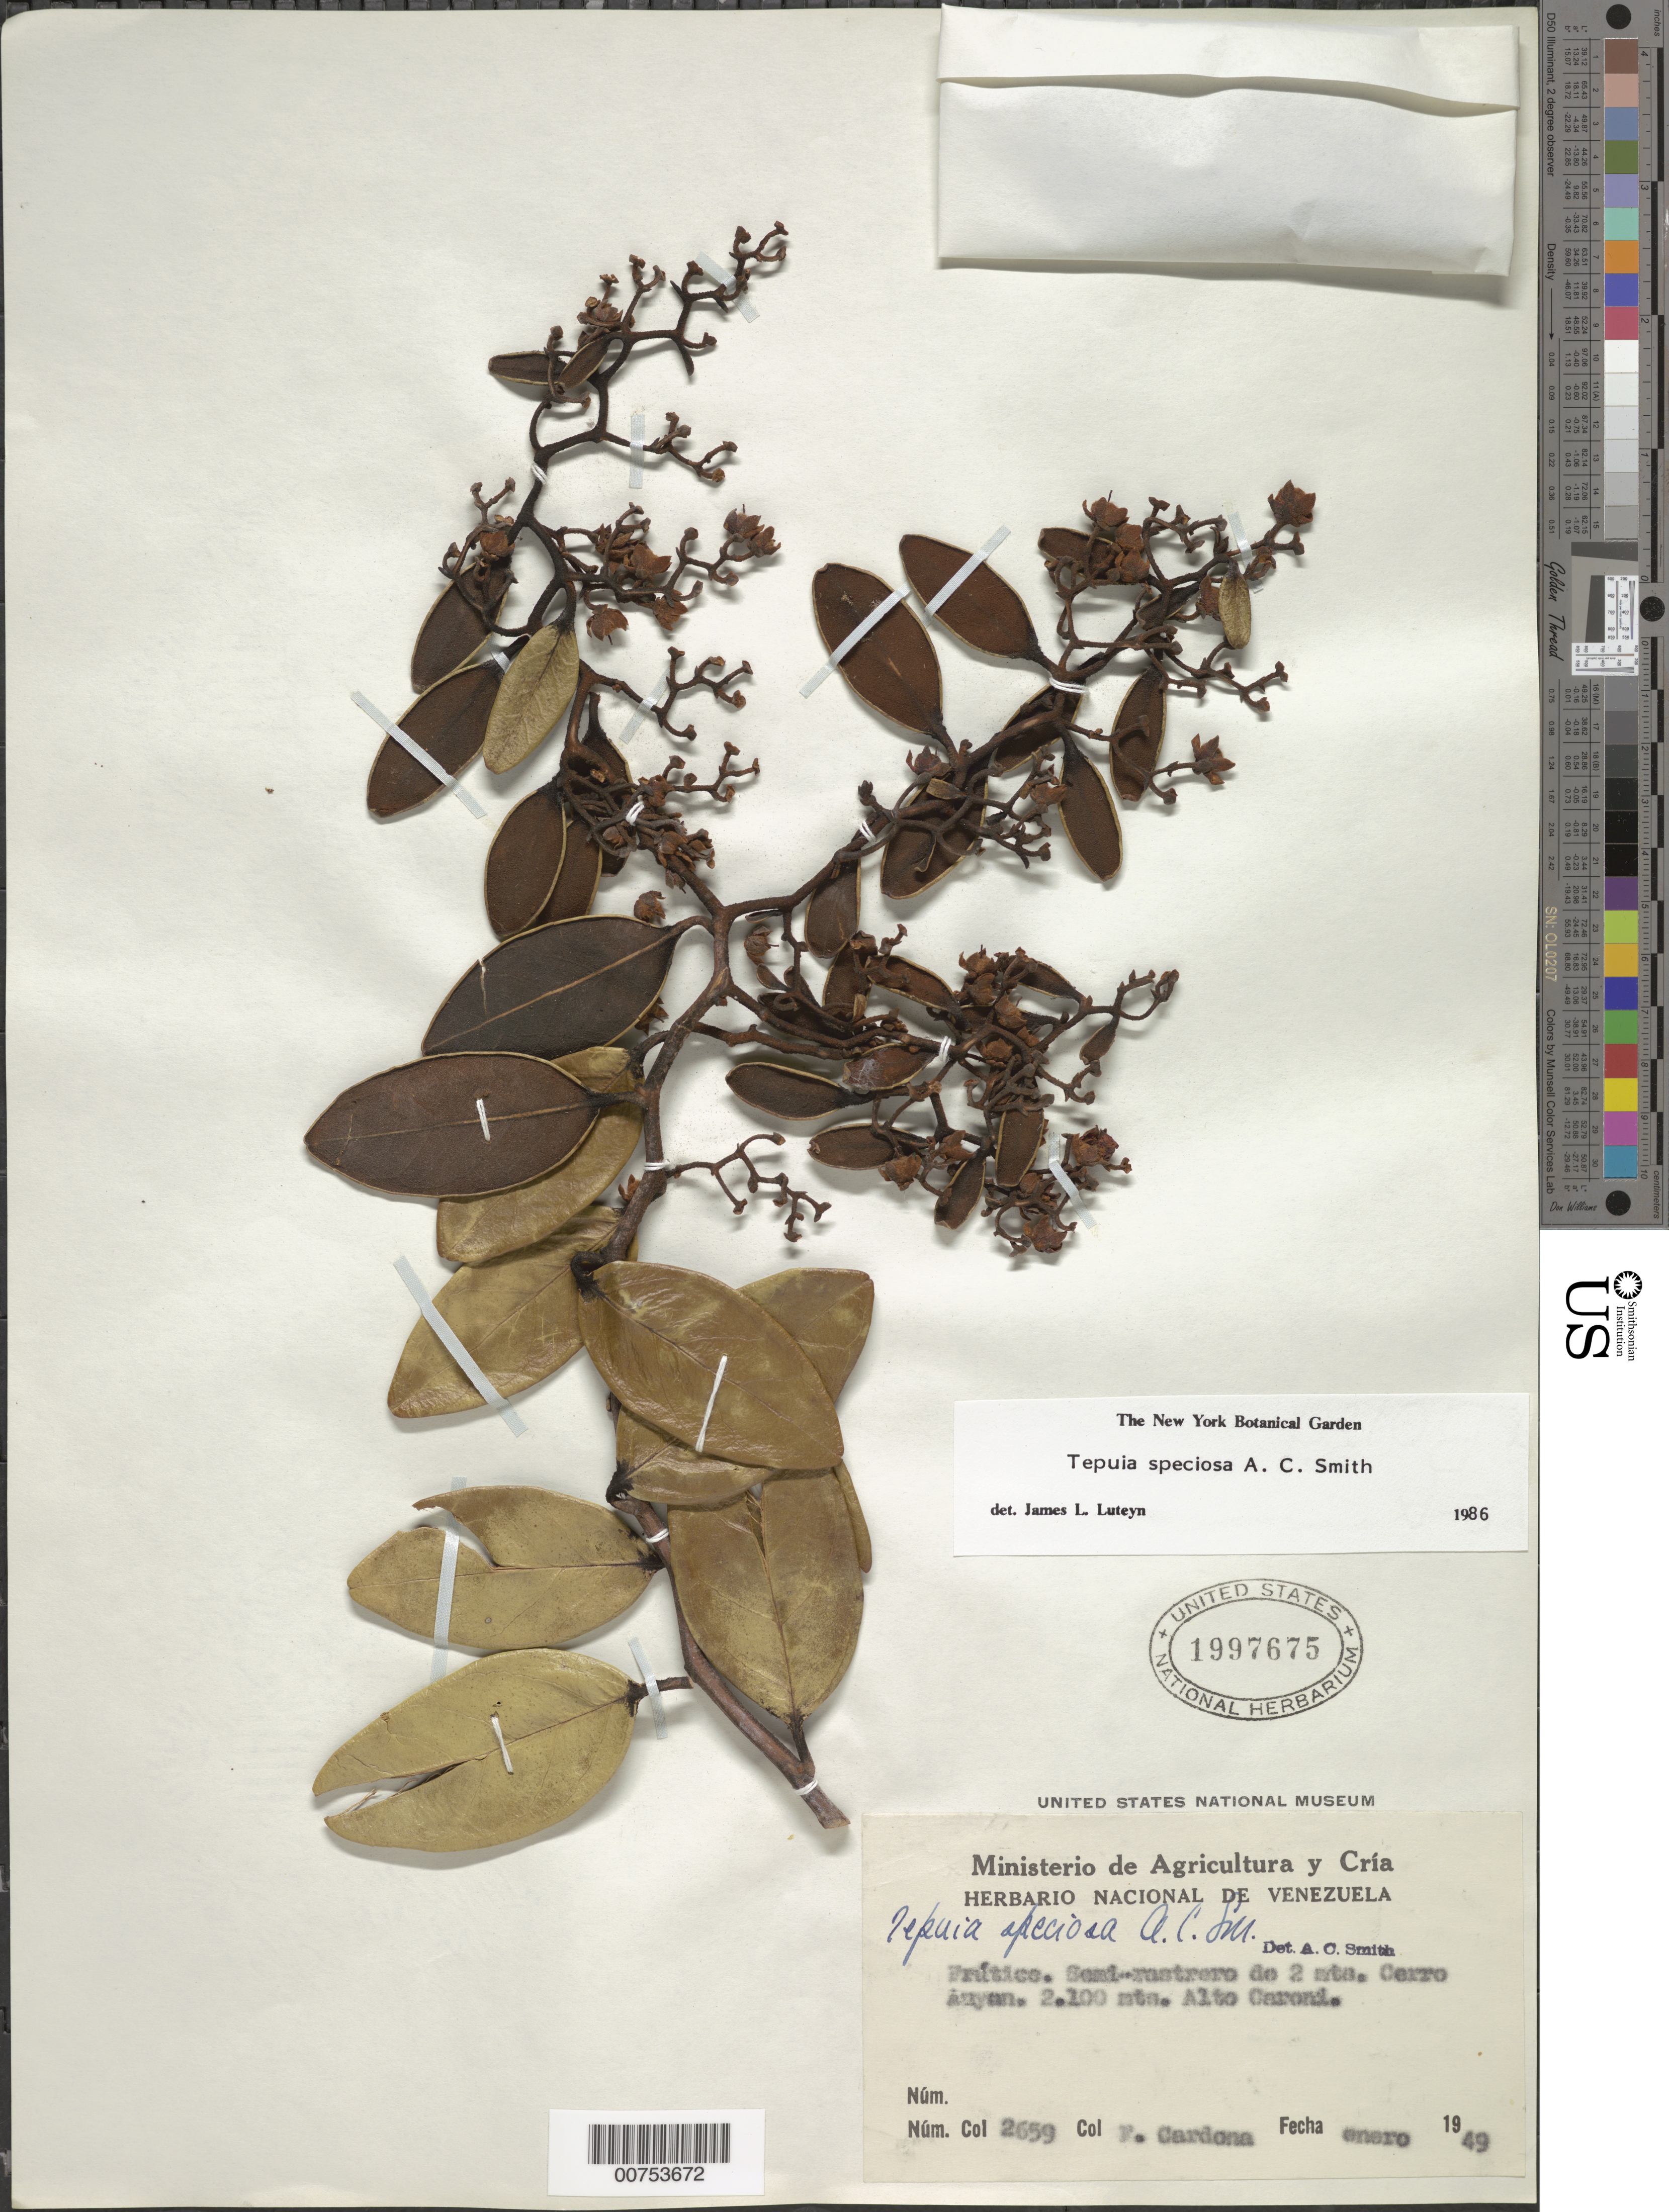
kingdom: Plantae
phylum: Tracheophyta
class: Magnoliopsida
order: Ericales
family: Ericaceae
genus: Tepuia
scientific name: Tepuia speciosa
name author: A.C. Sm.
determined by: Luteyn, J. L.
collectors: F. Cardona Puig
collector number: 2659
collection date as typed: Jan-49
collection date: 1949-01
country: Venezuela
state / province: Bolívar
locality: Cerro Auyantepuí, Alto Río Caroní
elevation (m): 2100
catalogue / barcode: US 1997675